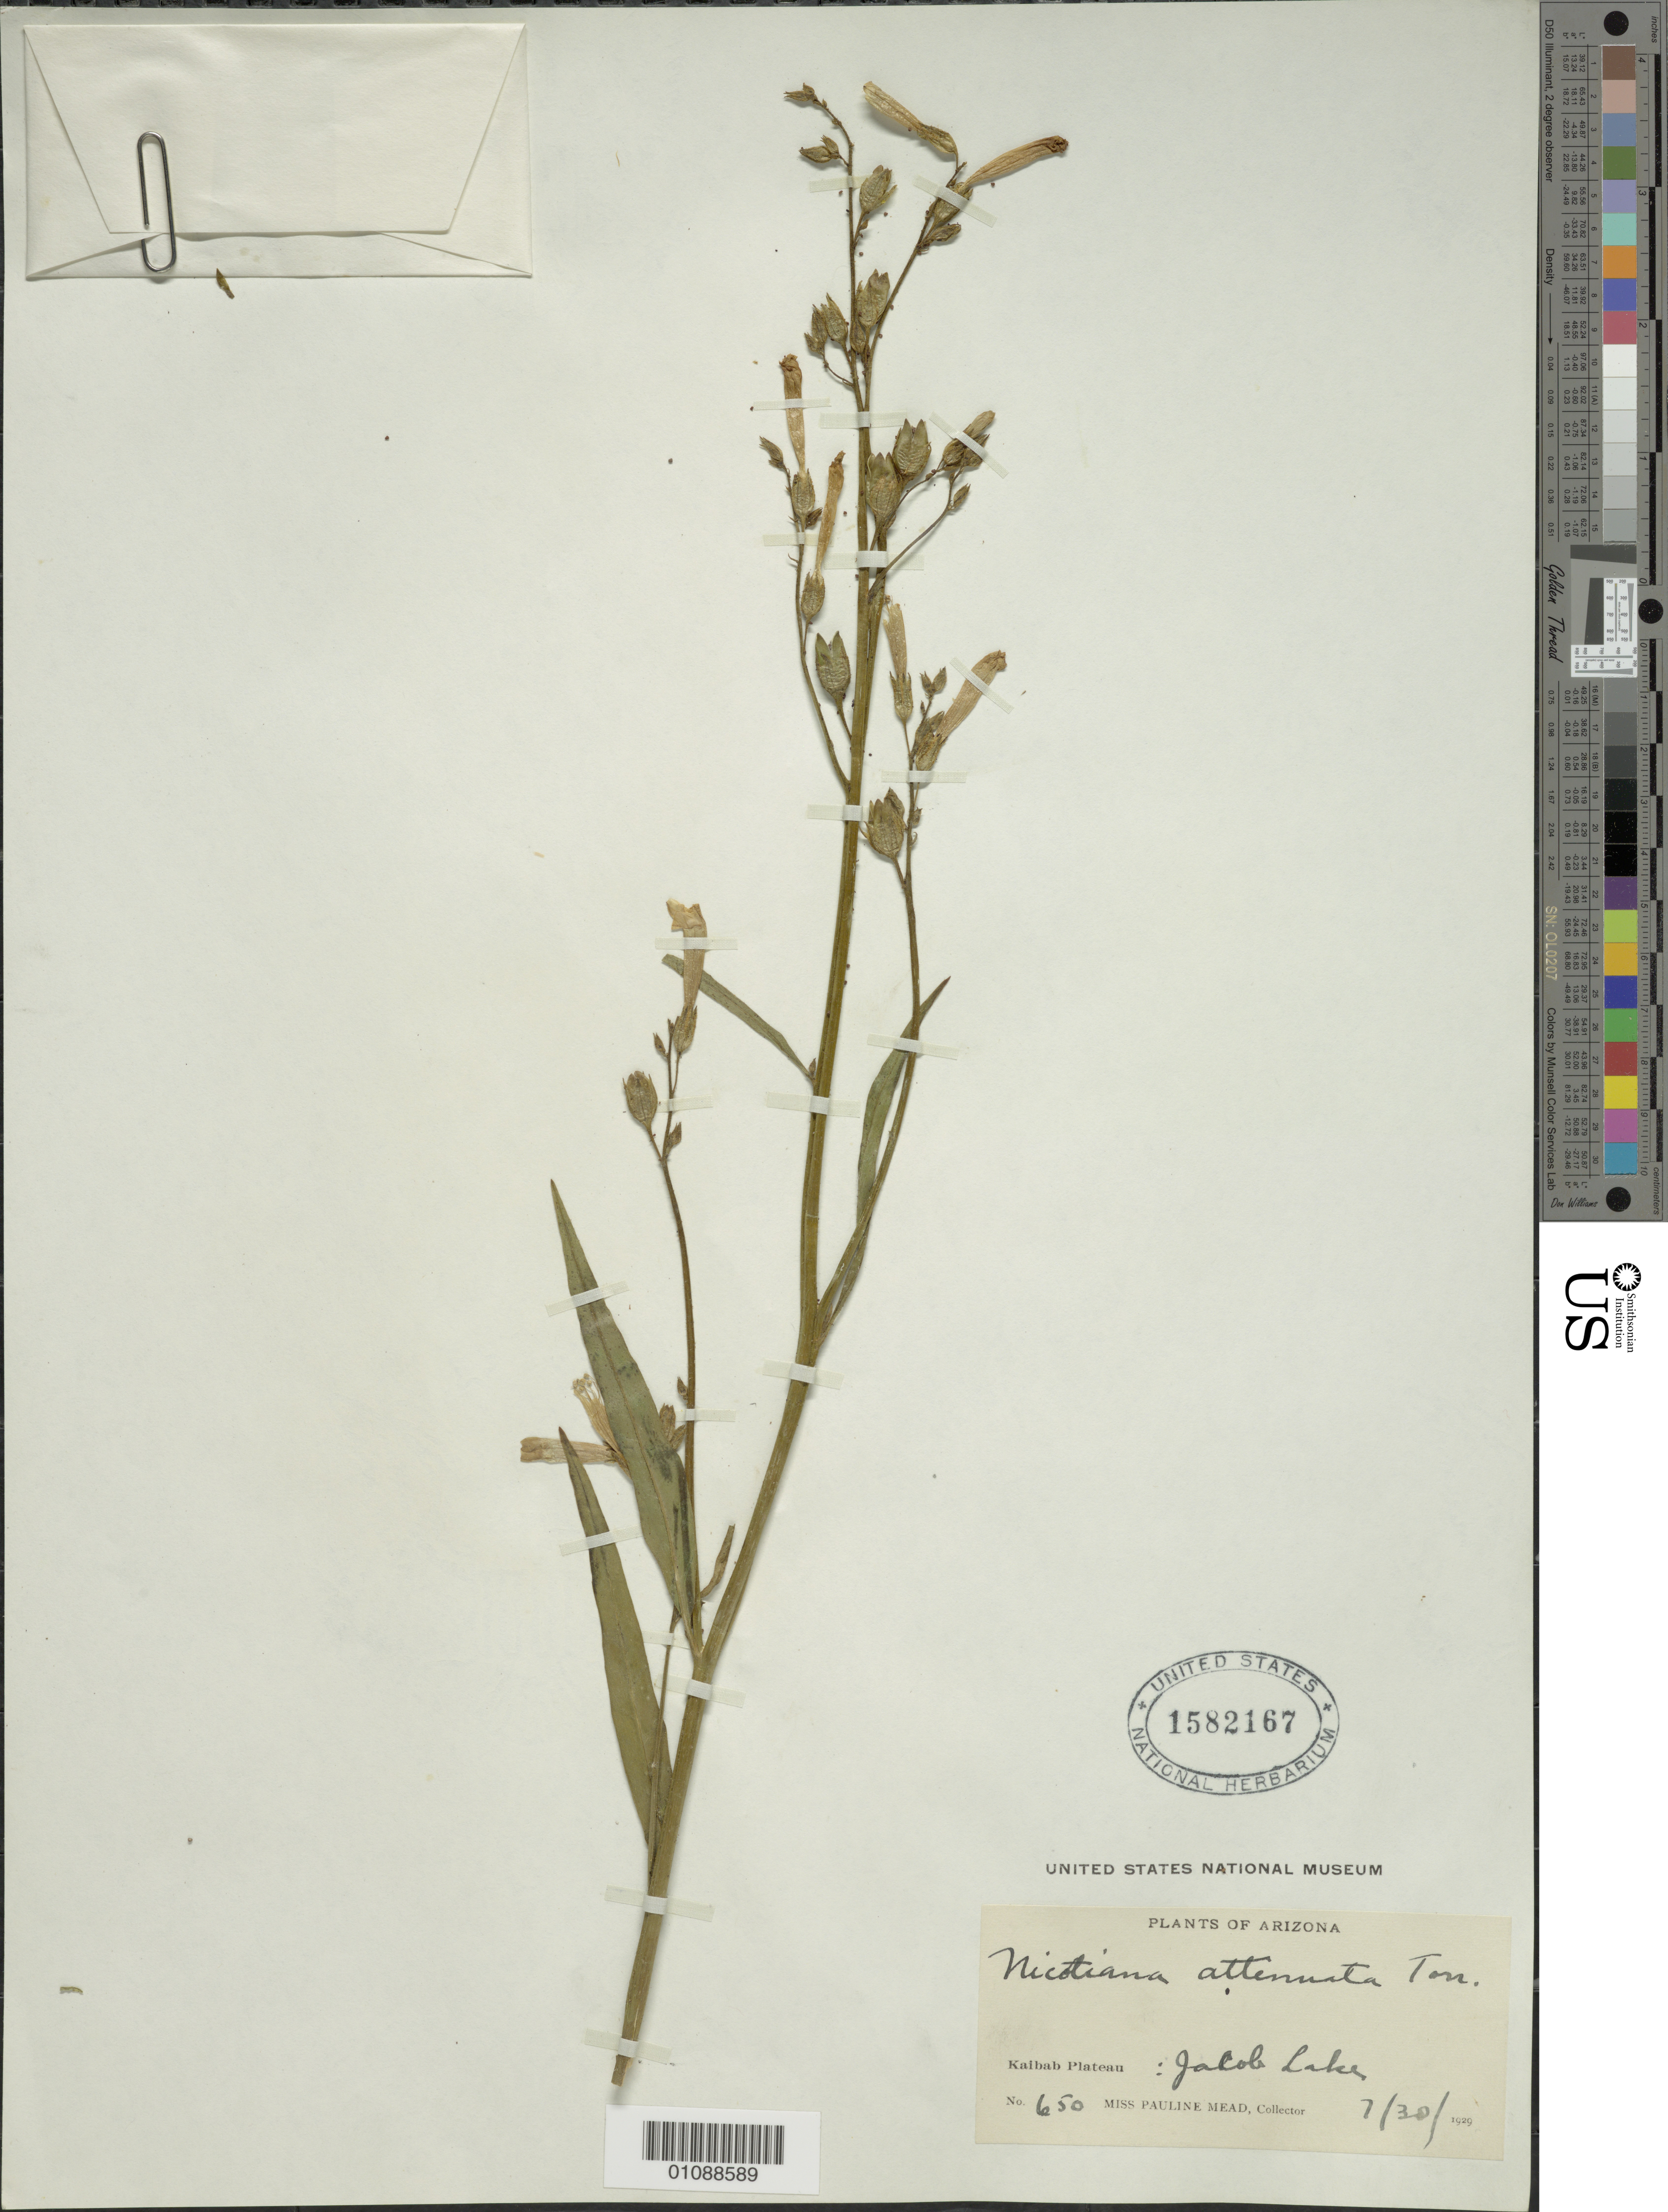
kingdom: Plantae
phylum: Tracheophyta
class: Magnoliopsida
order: Solanales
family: Solanaceae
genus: Nicotiana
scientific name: Nicotiana attenuata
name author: Torr. ex S. Watson in C. King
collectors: P. Mead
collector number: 650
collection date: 1929-07-30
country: United States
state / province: Arizona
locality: Kaibab Plateau: Jacob Lake.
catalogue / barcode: US 1582167